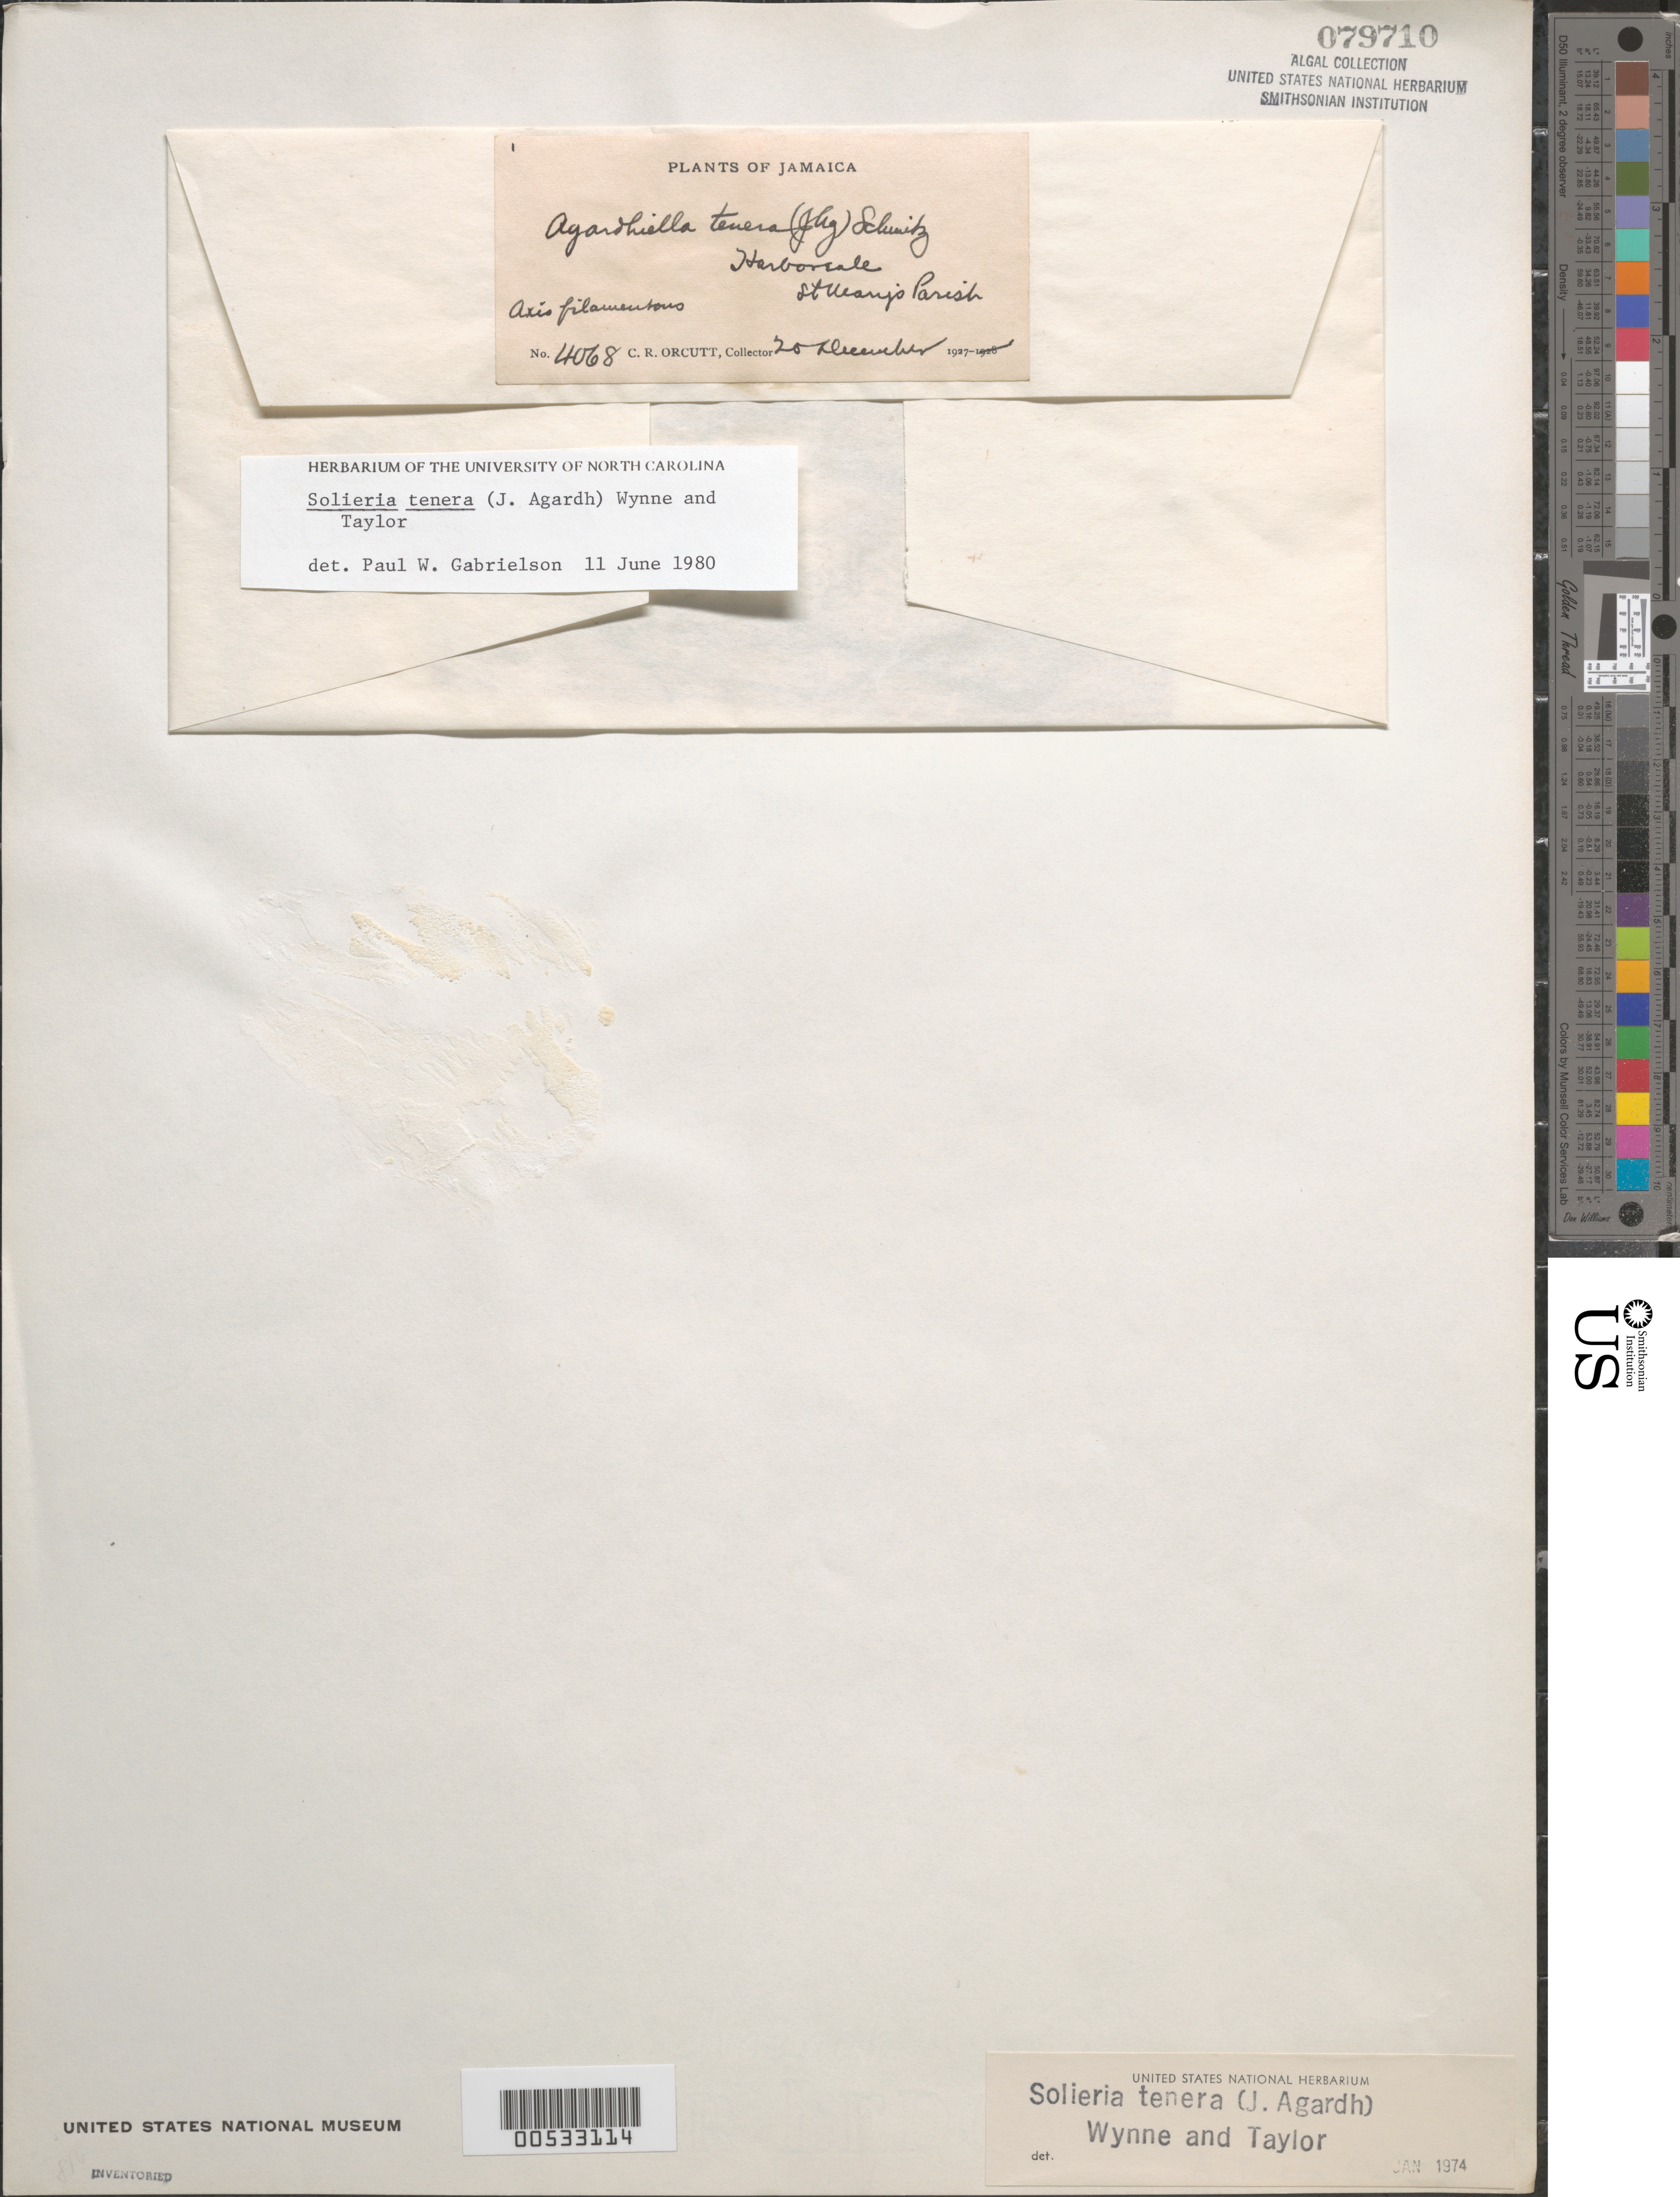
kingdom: Plantae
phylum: Rhodophyta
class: Florideophyceae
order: Gigartinales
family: Solieriaceae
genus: Solieria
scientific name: Solieria filiformis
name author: (Kütz.) P.W. Gabrielson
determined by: Algae name updating Project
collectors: C. R. Orcutt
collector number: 4068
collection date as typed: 20 Dec 1927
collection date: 1927-12-20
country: Jamaica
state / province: Saint Mary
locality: Harboreale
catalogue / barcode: US 79710